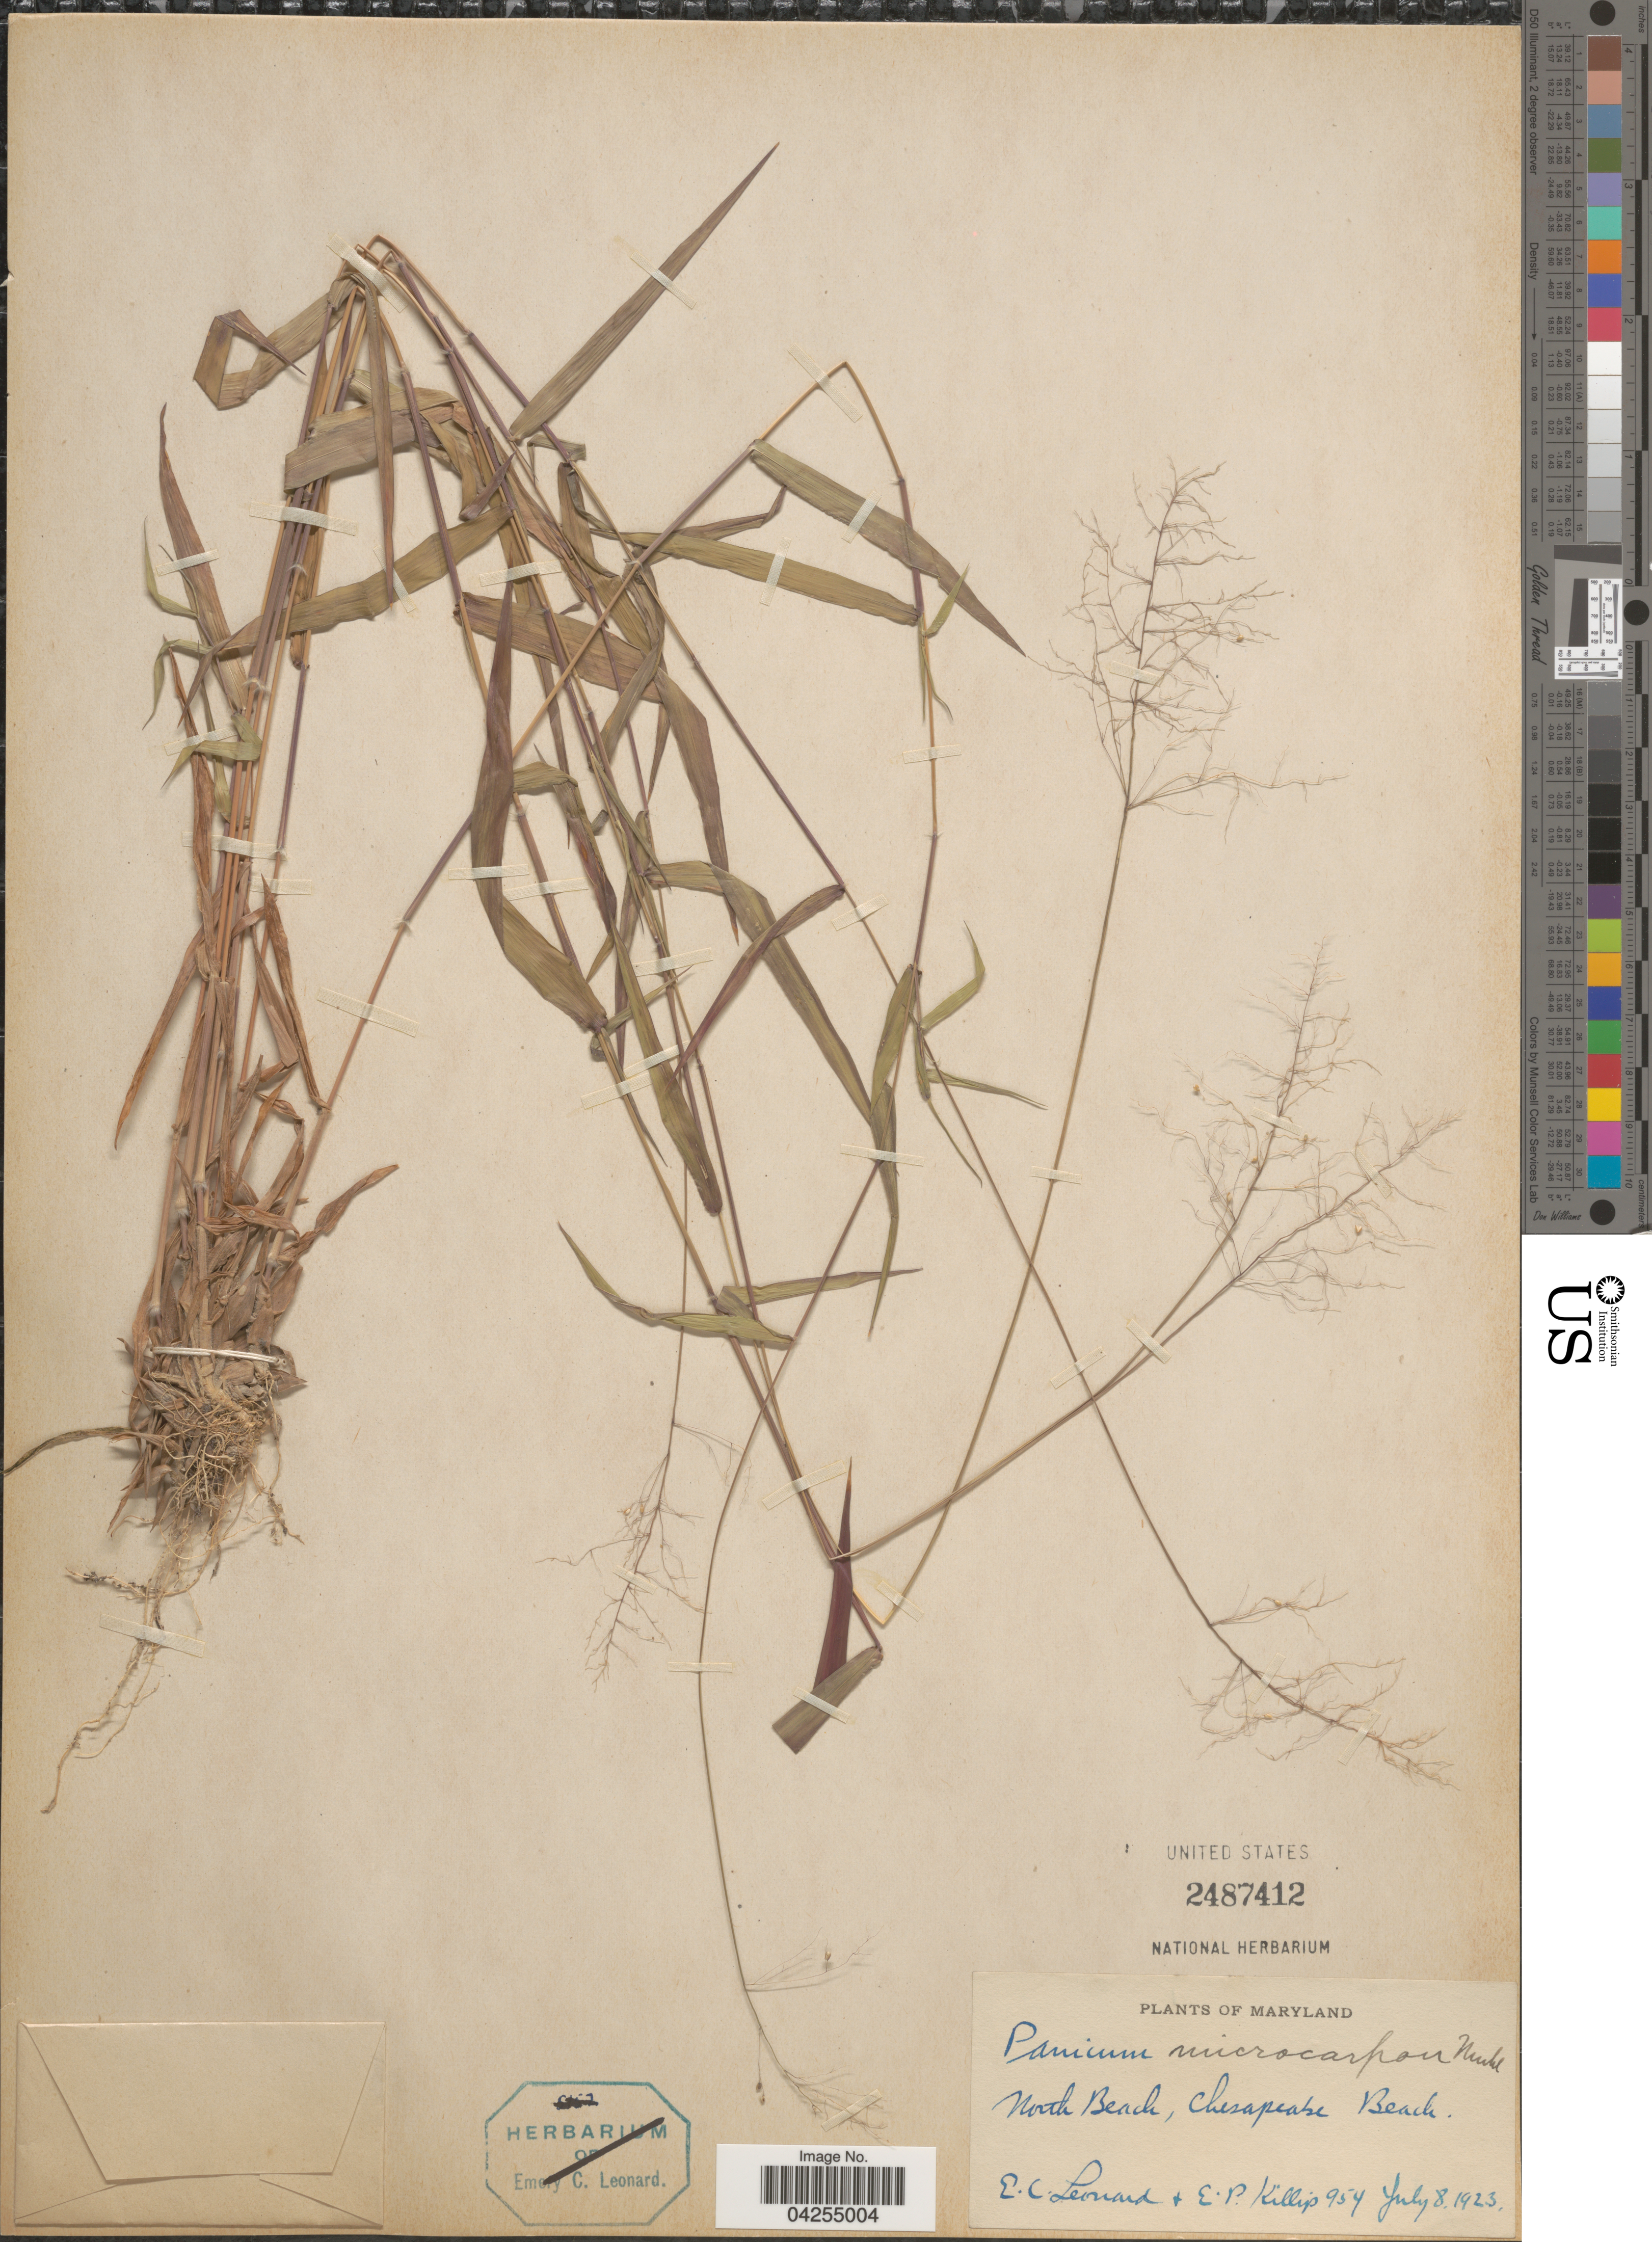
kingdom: Plantae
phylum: Tracheophyta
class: Liliopsida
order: Poales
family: Poaceae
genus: Dichanthelium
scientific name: Dichanthelium dichotomum var. dichotomum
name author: (L.) Gould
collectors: E. C. Leonard & E. P. Killip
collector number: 954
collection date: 1923-07-08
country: United States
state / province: Maryland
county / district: Calvert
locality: North Beach, Chesapeake Beach.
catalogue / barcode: US 2487412